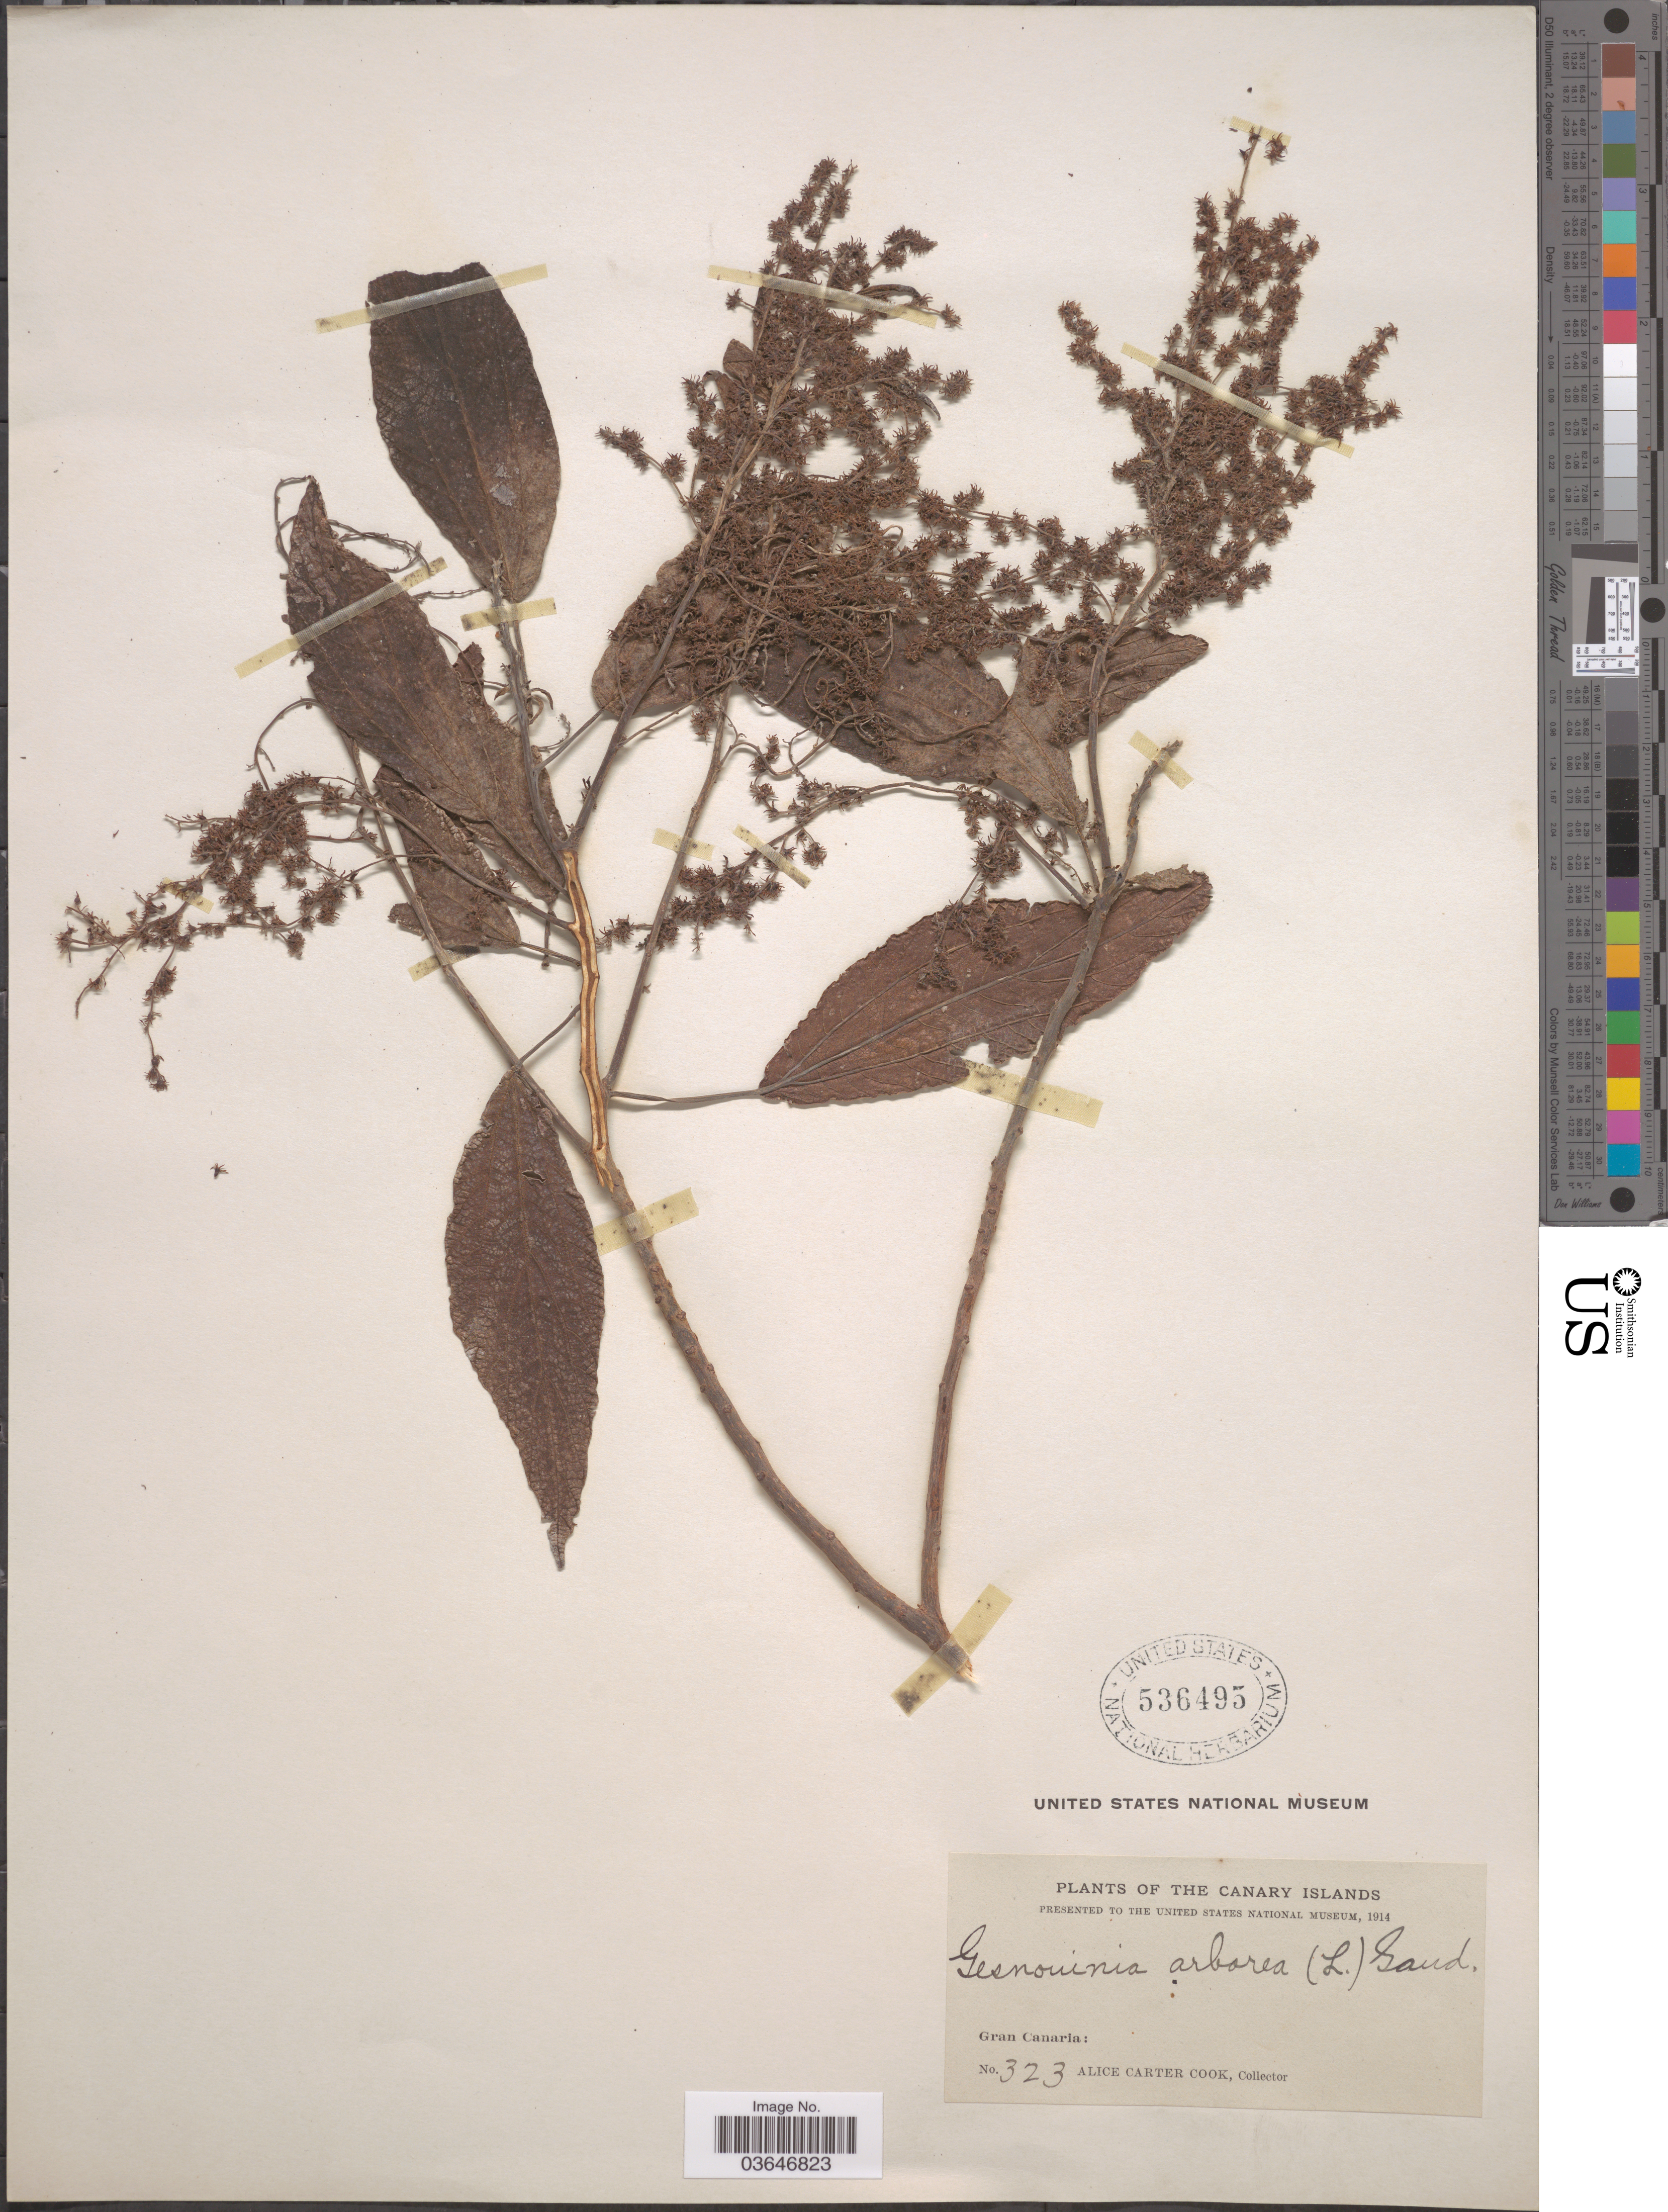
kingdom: Plantae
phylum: Tracheophyta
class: Magnoliopsida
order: Rosales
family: Urticaceae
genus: Gesnouinia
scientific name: Gesnouinia arborea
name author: (L. f.) Gaudich.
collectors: Alice C. Cook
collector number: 323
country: Spain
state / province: Canarias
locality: The Canary Islands. Gran Canaria.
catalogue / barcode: US 536495